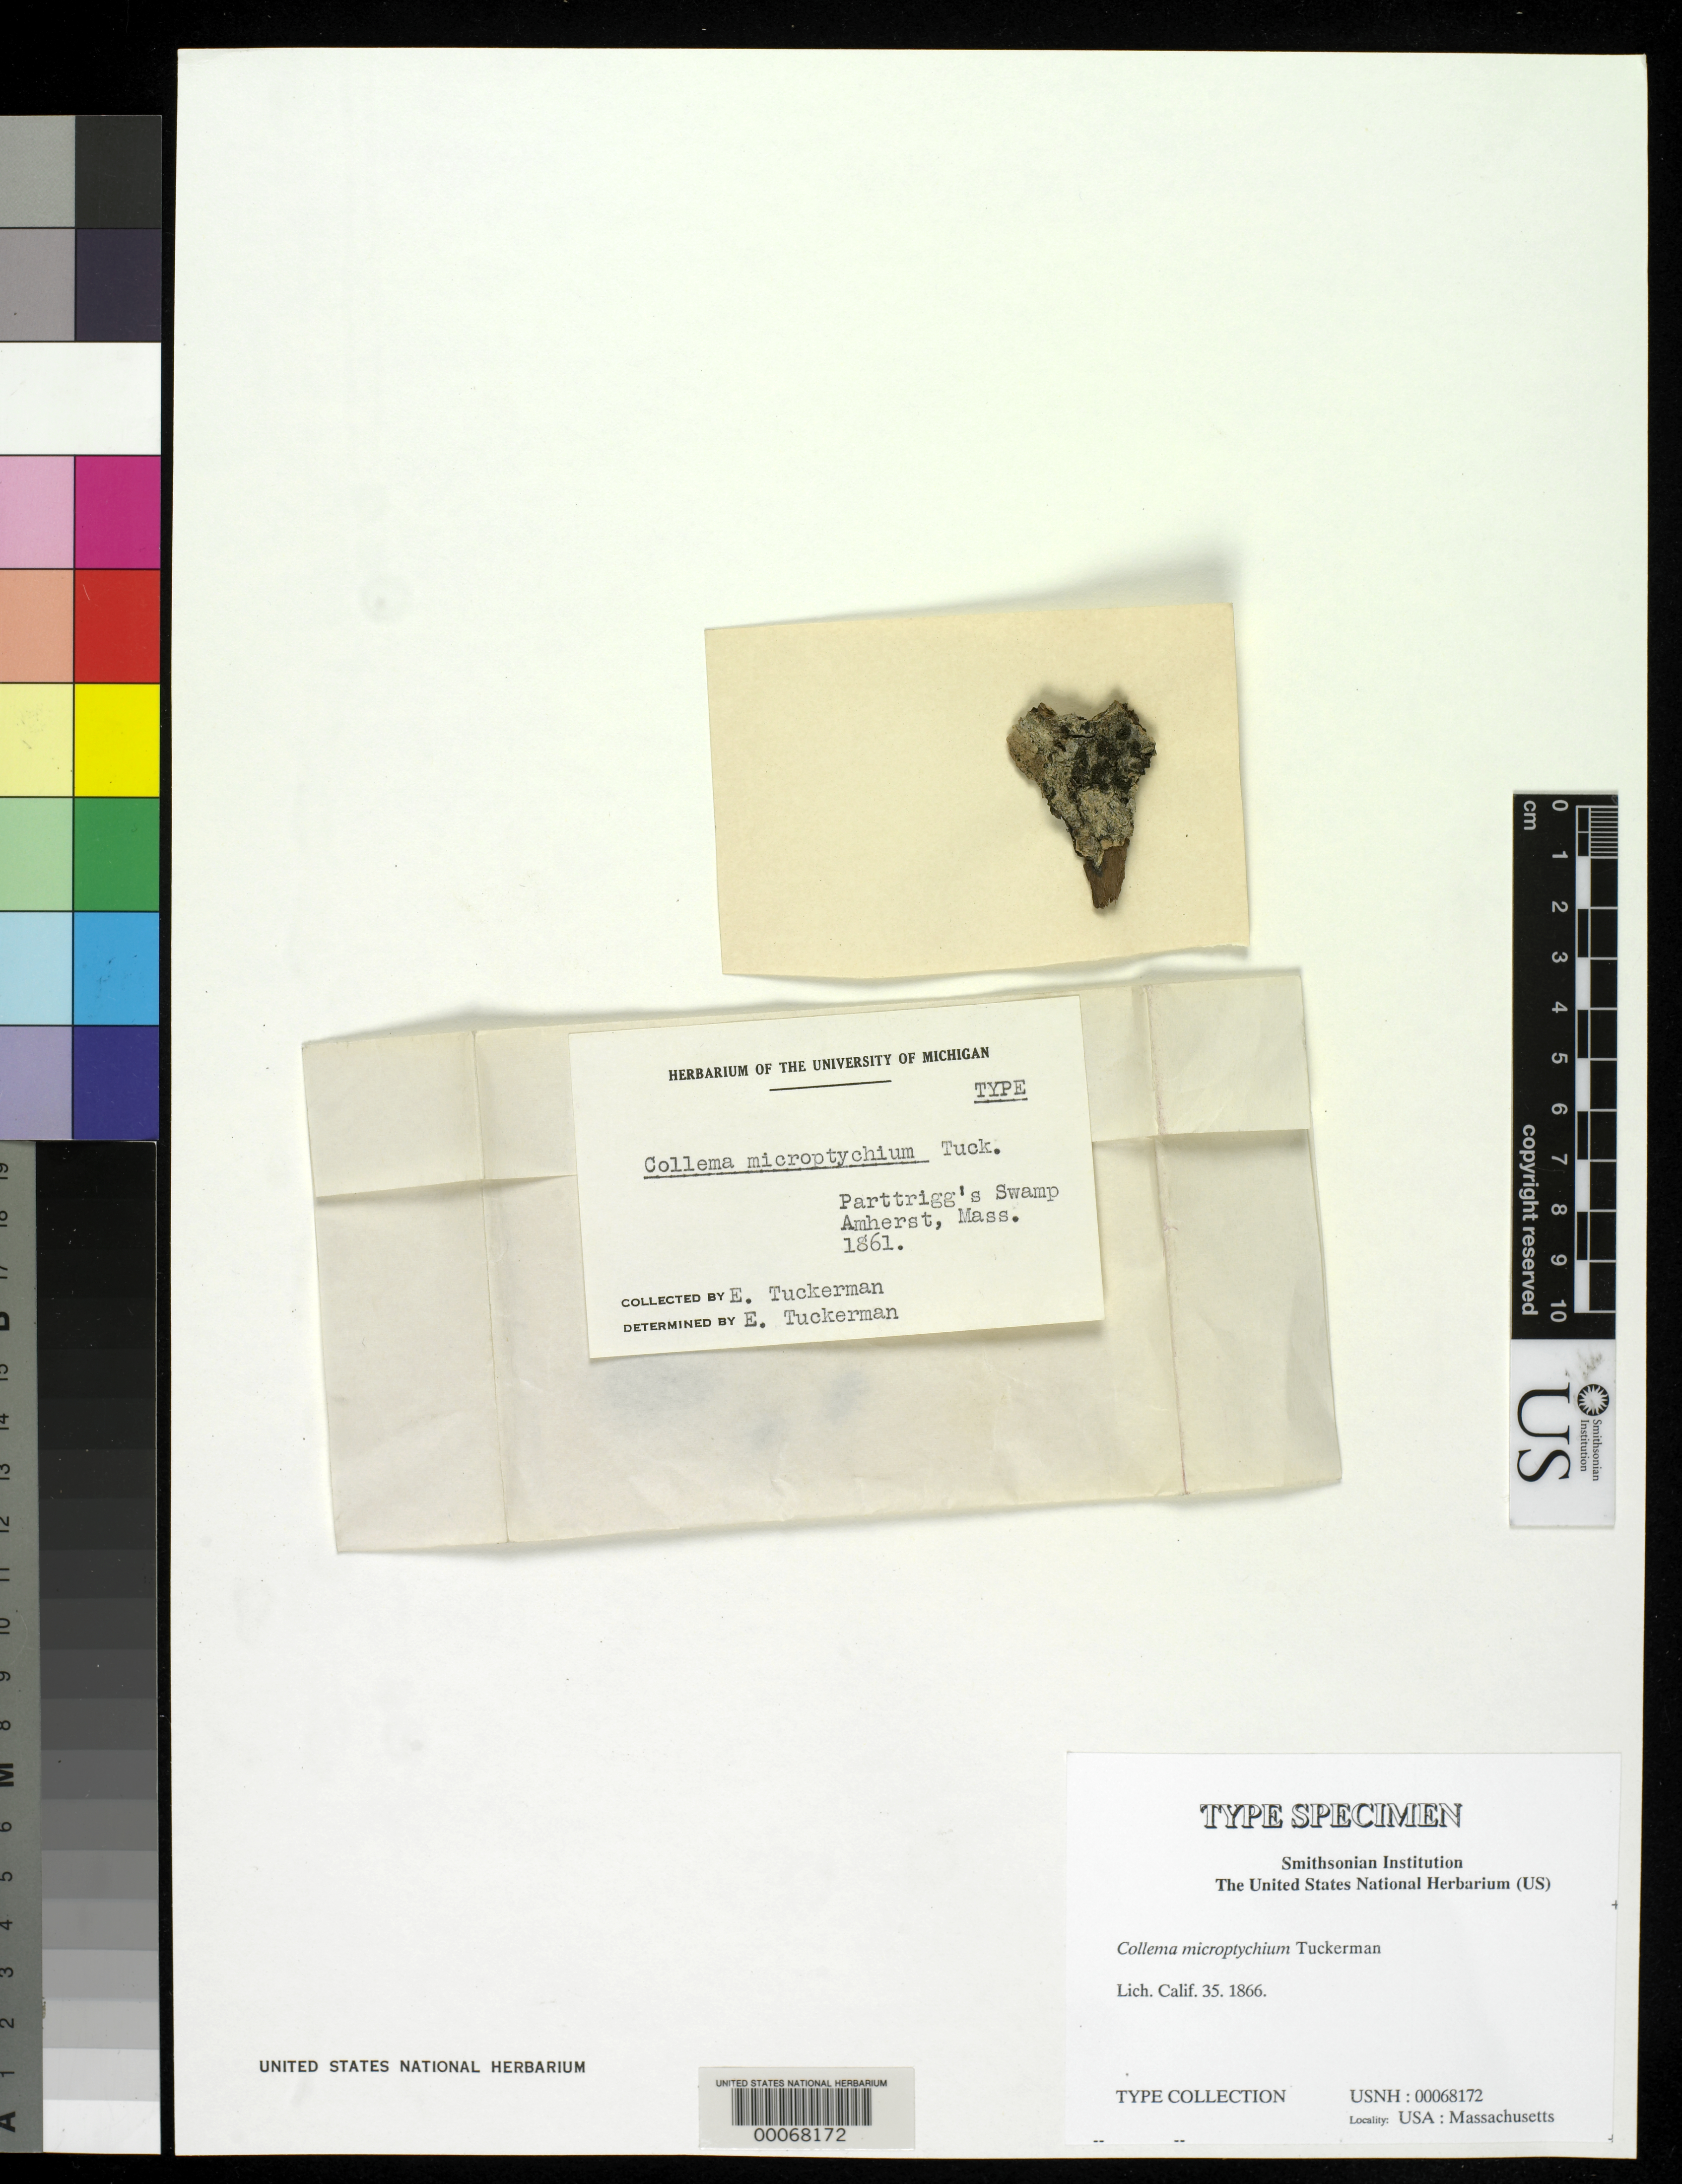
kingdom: Fungi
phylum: Ascomycota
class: Lecanoromycetes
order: Peltigerales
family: Collemataceae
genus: Collema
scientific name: Collema microptychium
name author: Tuck.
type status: Type Collection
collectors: E. Tuckerman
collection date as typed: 1861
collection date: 1861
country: United States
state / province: Massachusetts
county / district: Hampshire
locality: Parttrigg's Swamp, Amherst.